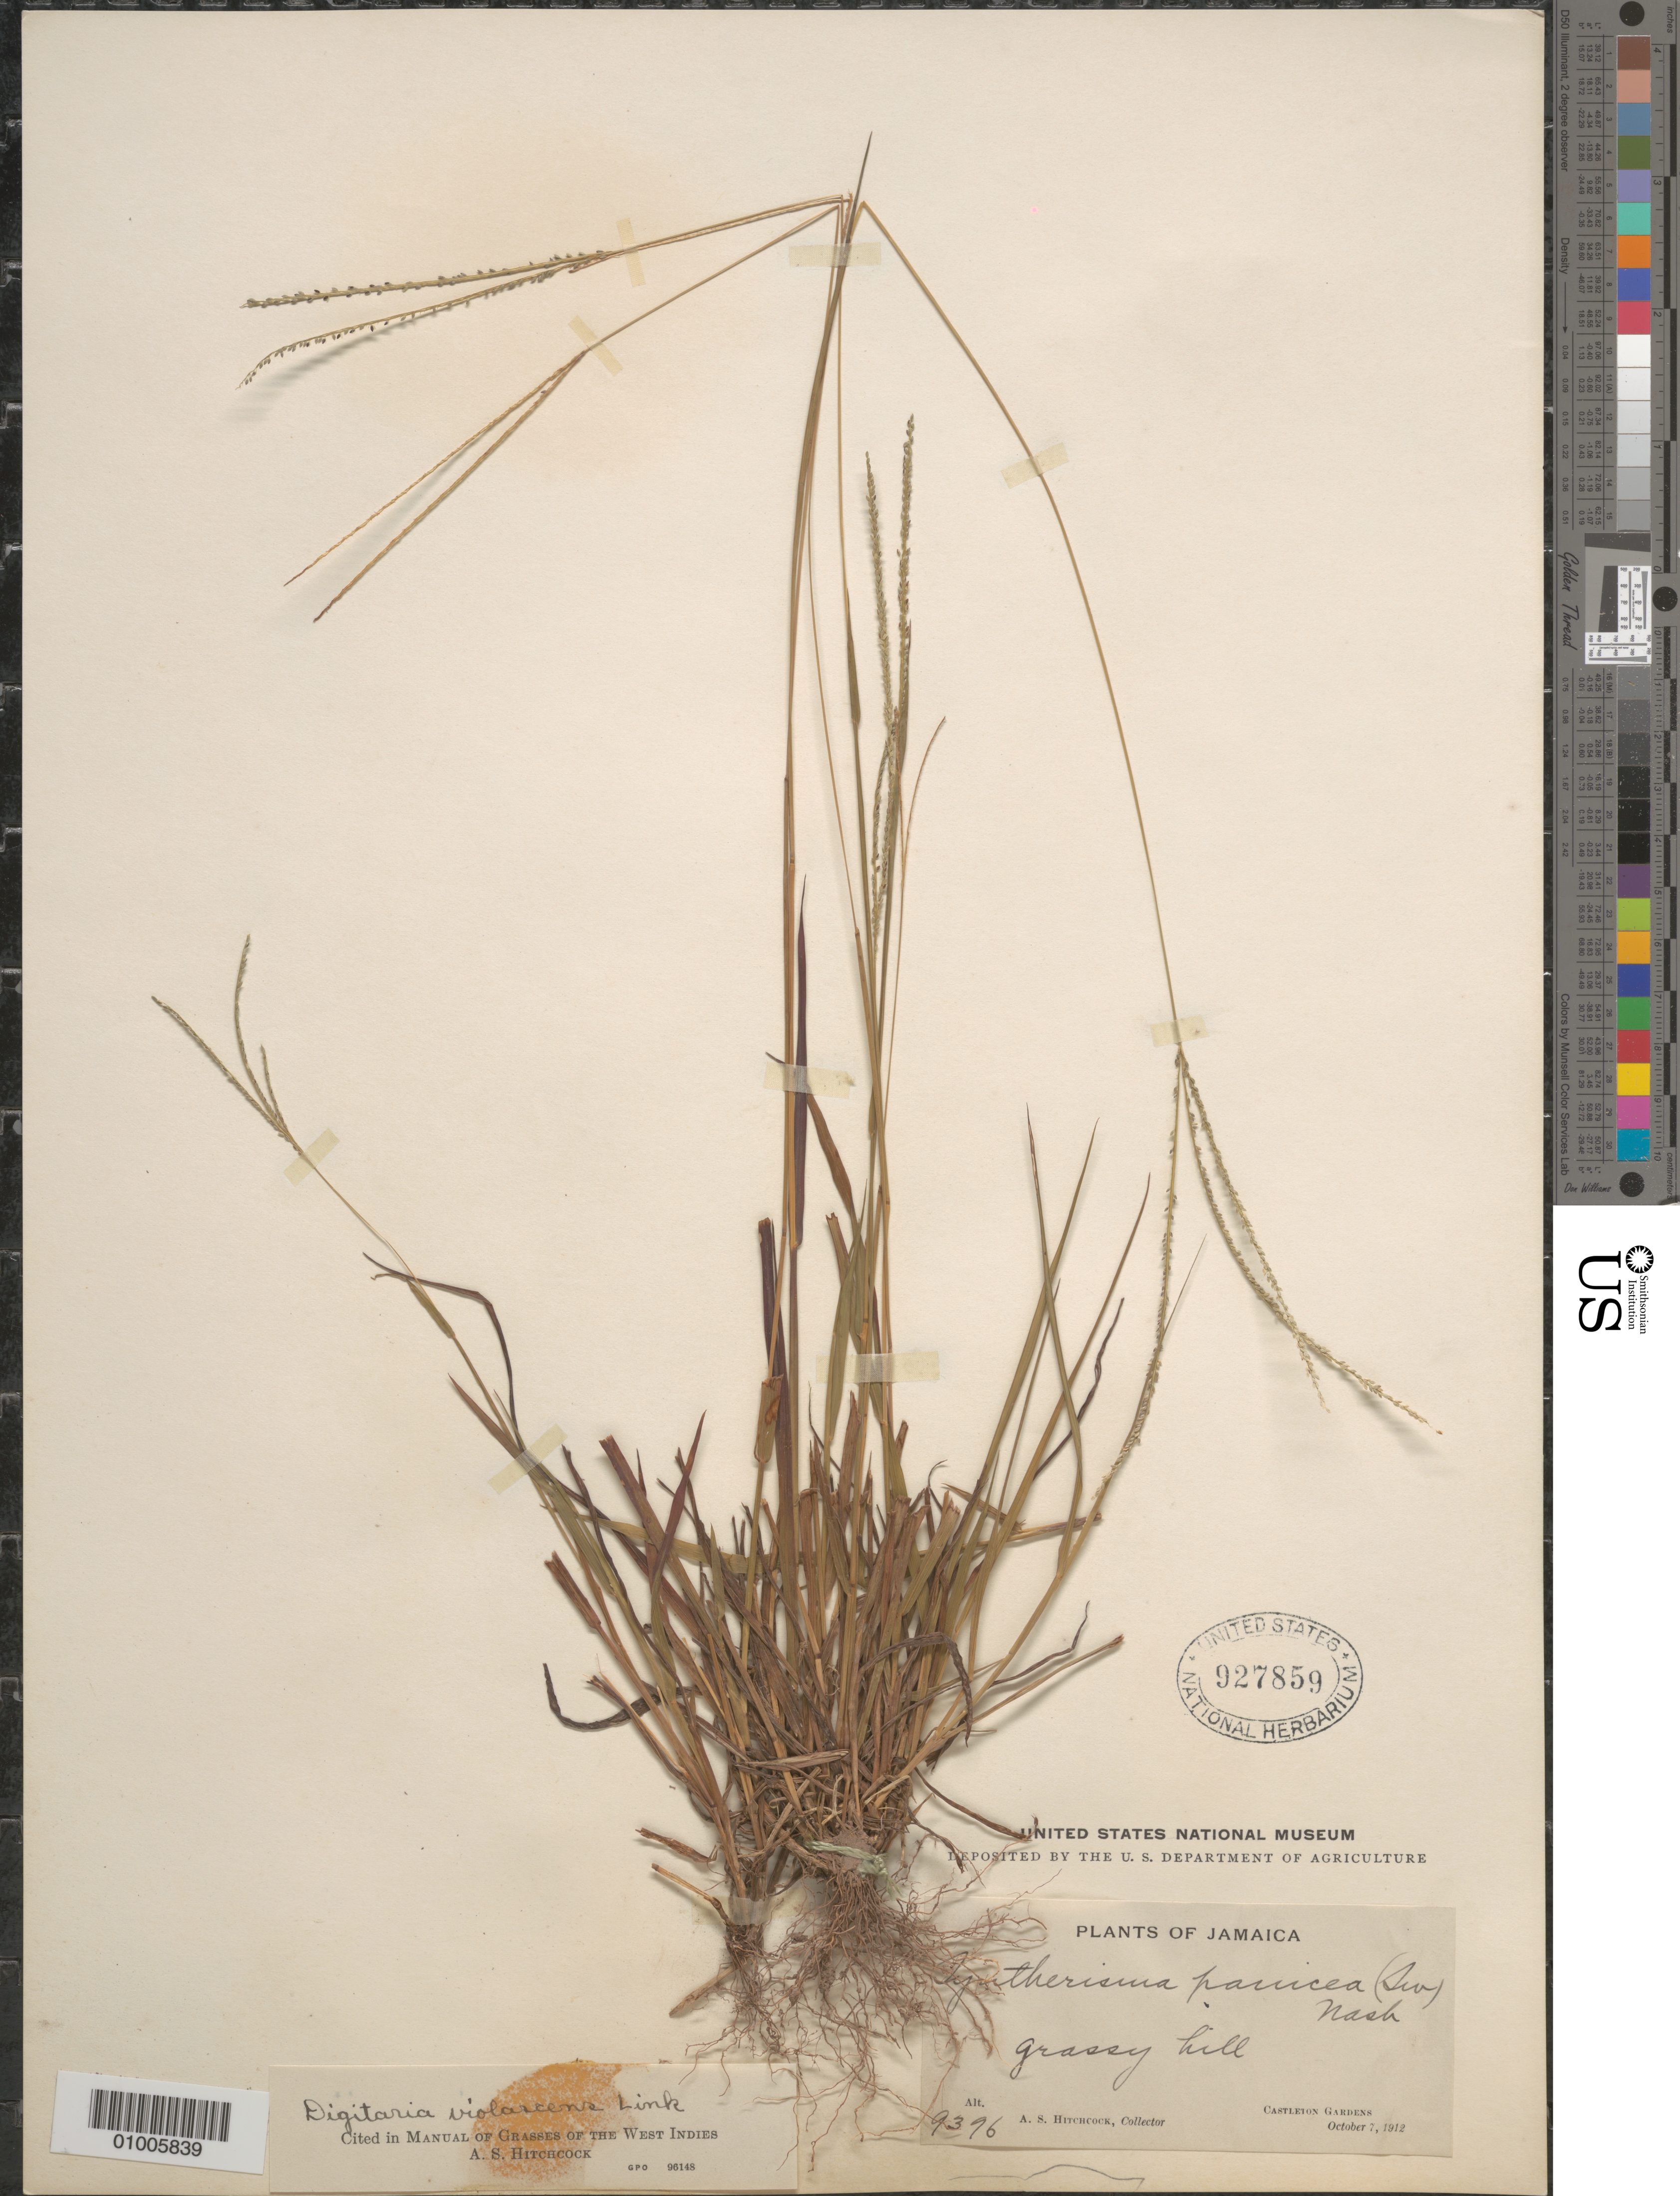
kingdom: Plantae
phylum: Tracheophyta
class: Liliopsida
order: Poales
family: Poaceae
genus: Digitaria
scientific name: Digitaria violascens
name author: Link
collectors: A. S. Hitchcock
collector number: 9396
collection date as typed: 07 Oct 1912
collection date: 1912-10-07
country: Jamaica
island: Jamaica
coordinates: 0 N, 0 E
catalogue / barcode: US 927859